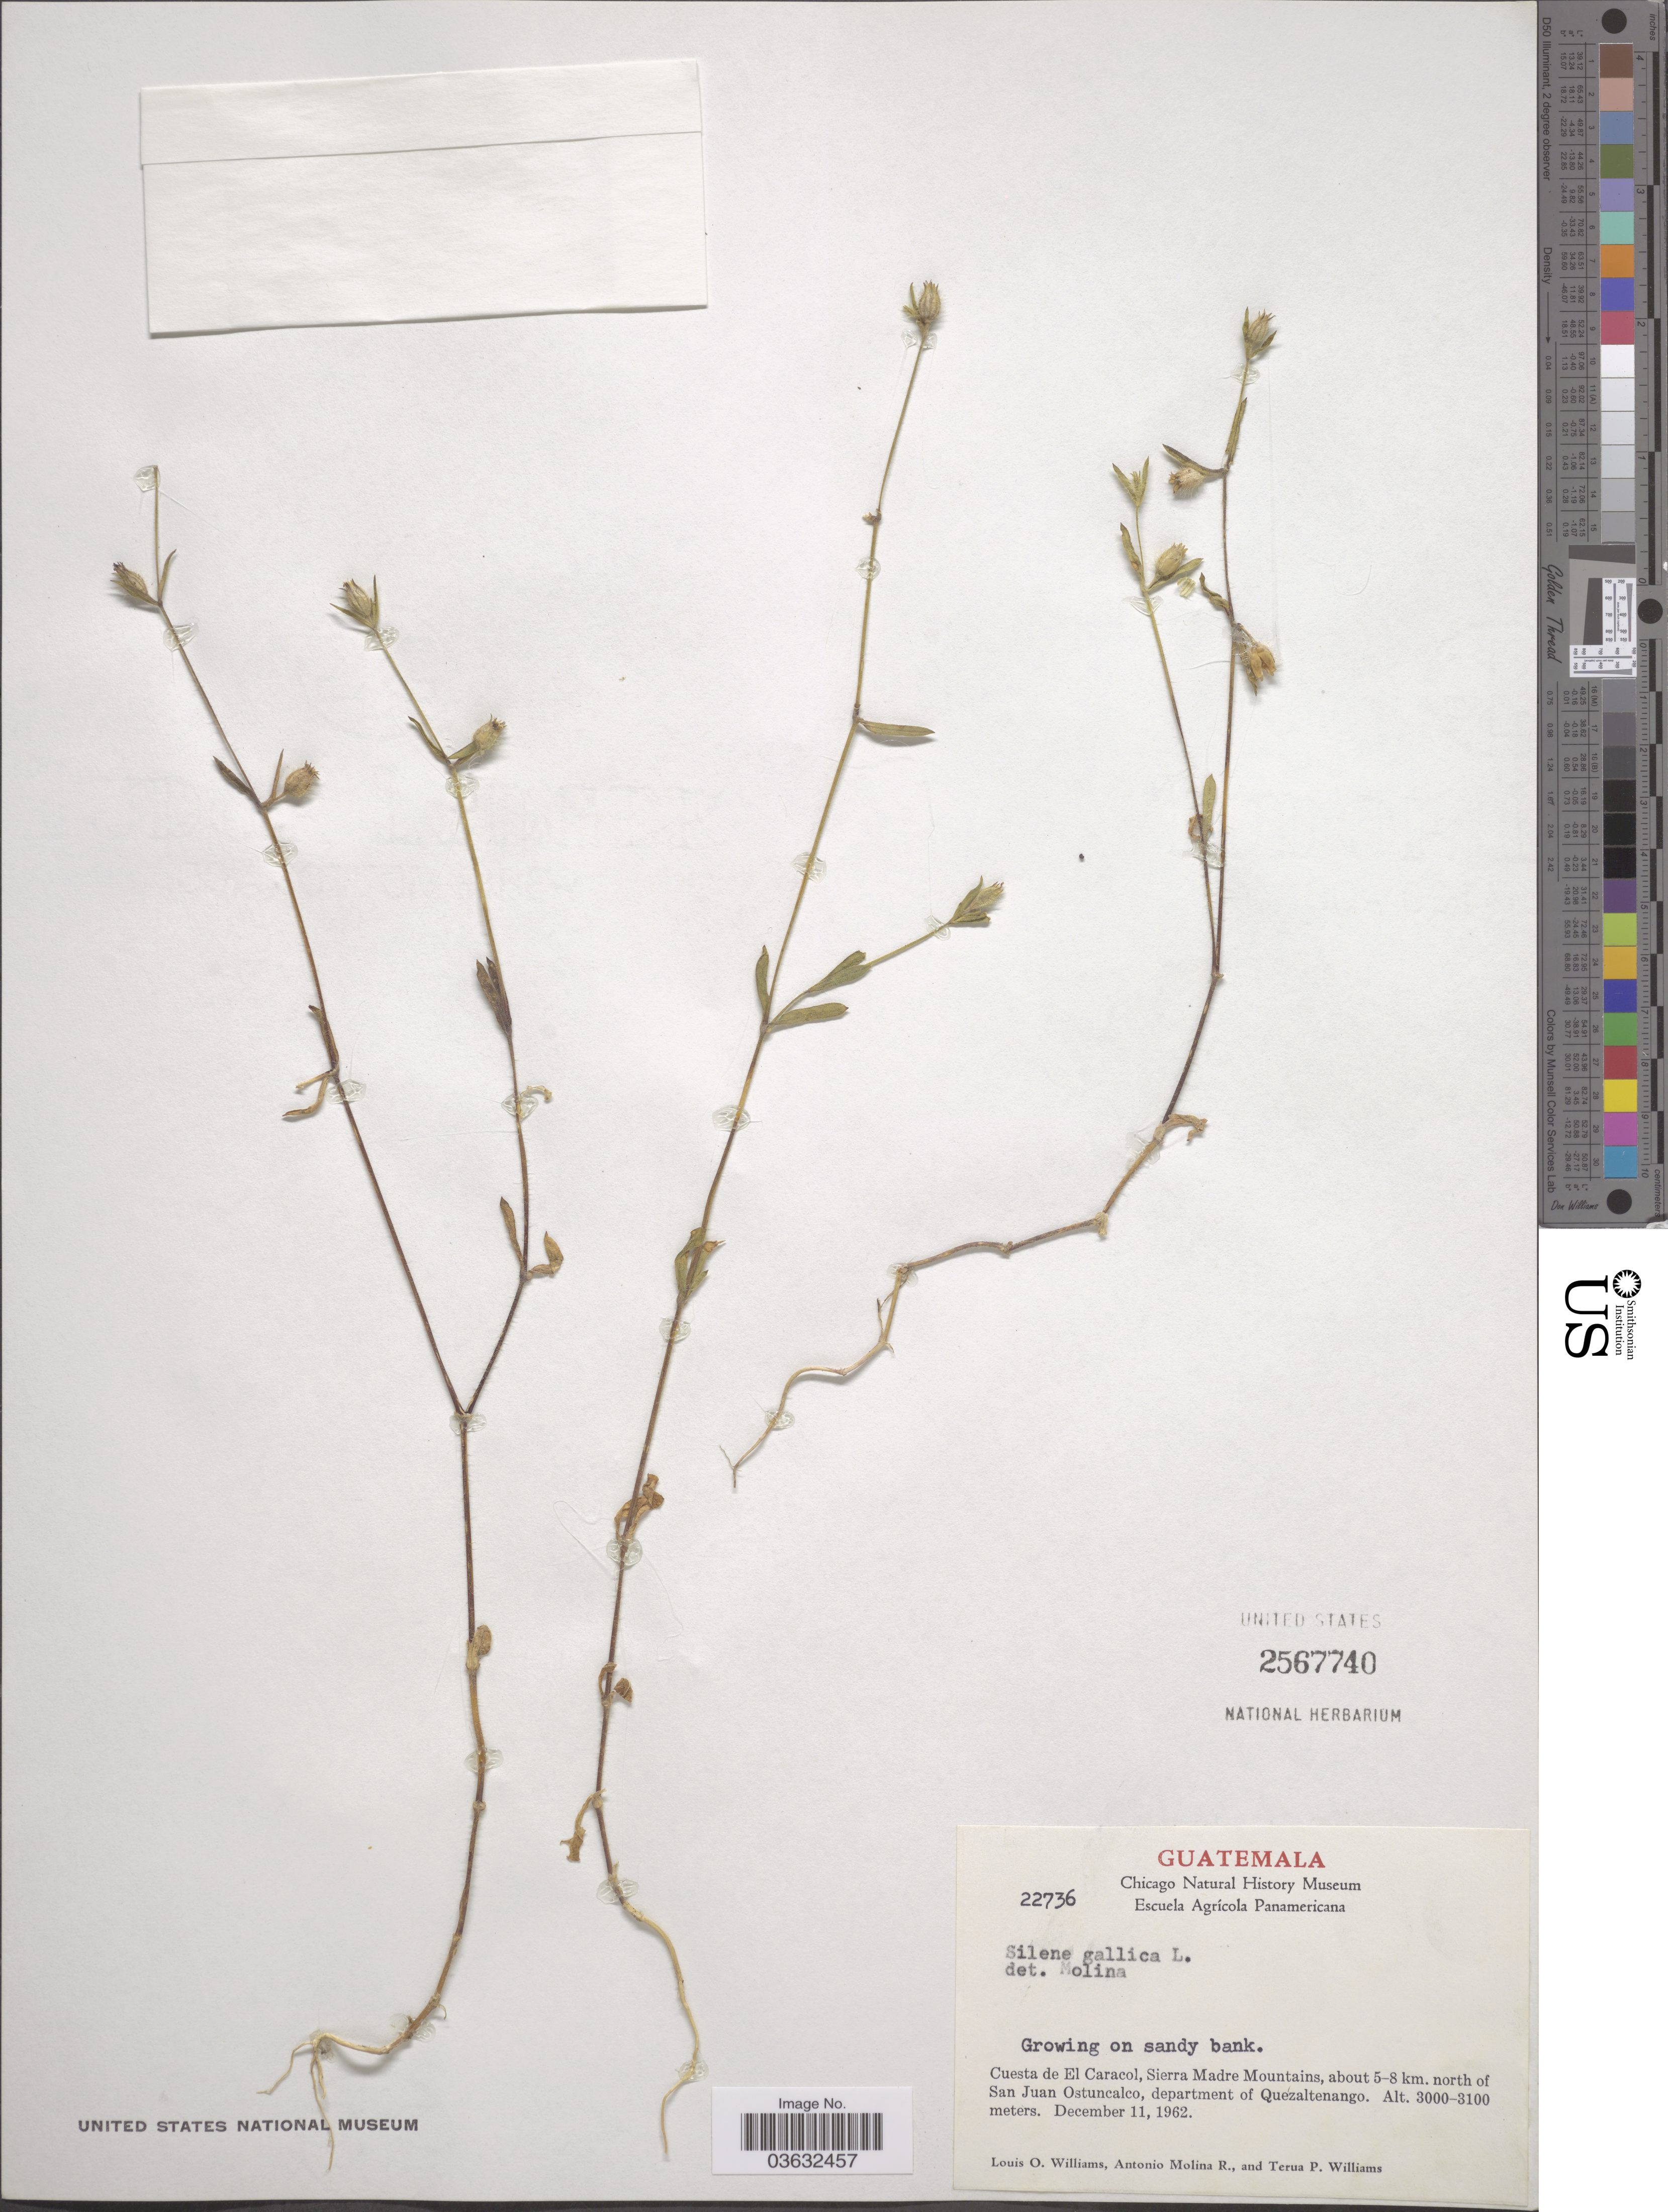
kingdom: Plantae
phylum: Tracheophyta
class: Magnoliopsida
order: Caryophyllales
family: Caryophyllaceae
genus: Silene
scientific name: Silene anglica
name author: L.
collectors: L. O. Williams, A. Molina R. & T. Williams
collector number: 22736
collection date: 1962-12-11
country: Guatemala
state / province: Quetzaltenango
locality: Cuesta de El Caracol, Sierra Madre Mountains, about 5-8 km. north of San Juan Ostuncalco, department of Quezaltenango.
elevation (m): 3000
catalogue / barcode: US 2567740